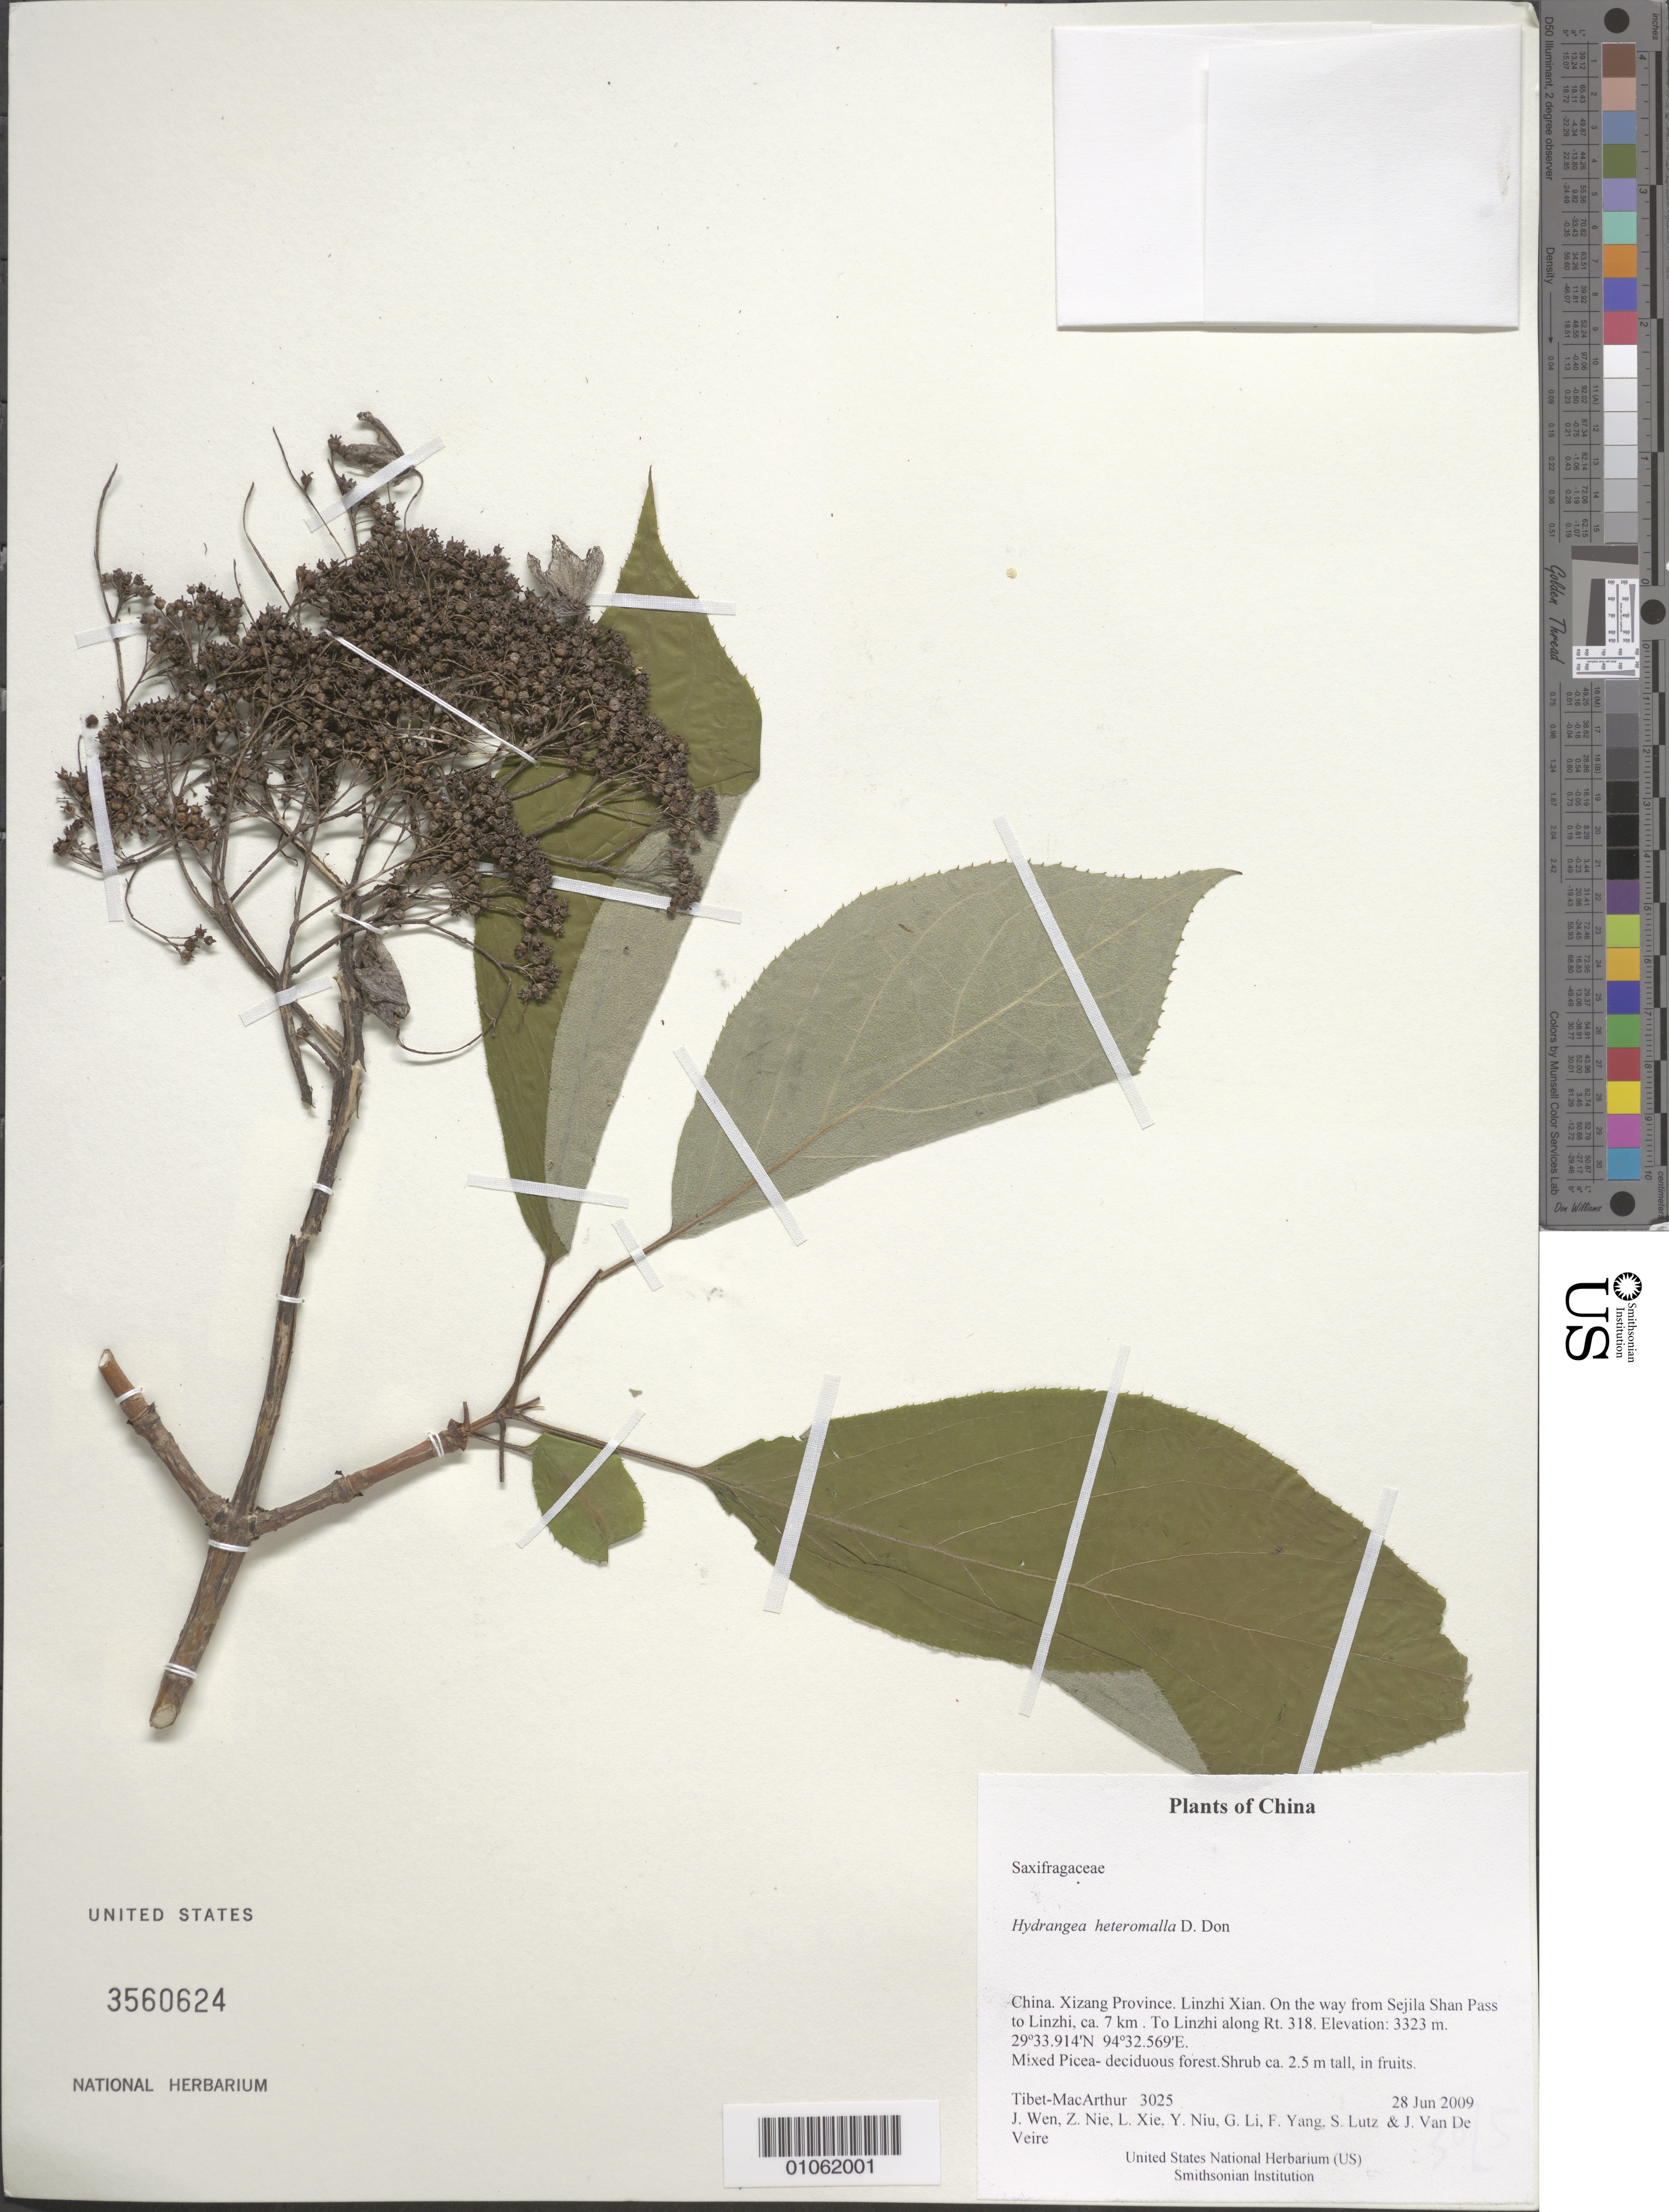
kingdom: Plantae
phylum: Tracheophyta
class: Magnoliopsida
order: Cornales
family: Hydrangeaceae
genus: Hydrangea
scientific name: Hydrangea heteromalla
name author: D. Don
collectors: Tibet-MacArthur, J. Wen, Z. Nie, L. Xie, Y. Niu, G. Li, F. Yang, S. Lutz & J. Van De Veire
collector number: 3025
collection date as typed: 28 Jun 2009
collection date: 2009-06-28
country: China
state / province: Xizang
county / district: Linzhi Xian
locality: On the way from Sejila Shan Pass to Linzhi, ca. 7 km . To Linzhi along Rt. 318.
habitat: Mixed Picea- deciduous forest.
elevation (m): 3323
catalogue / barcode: US 3560624